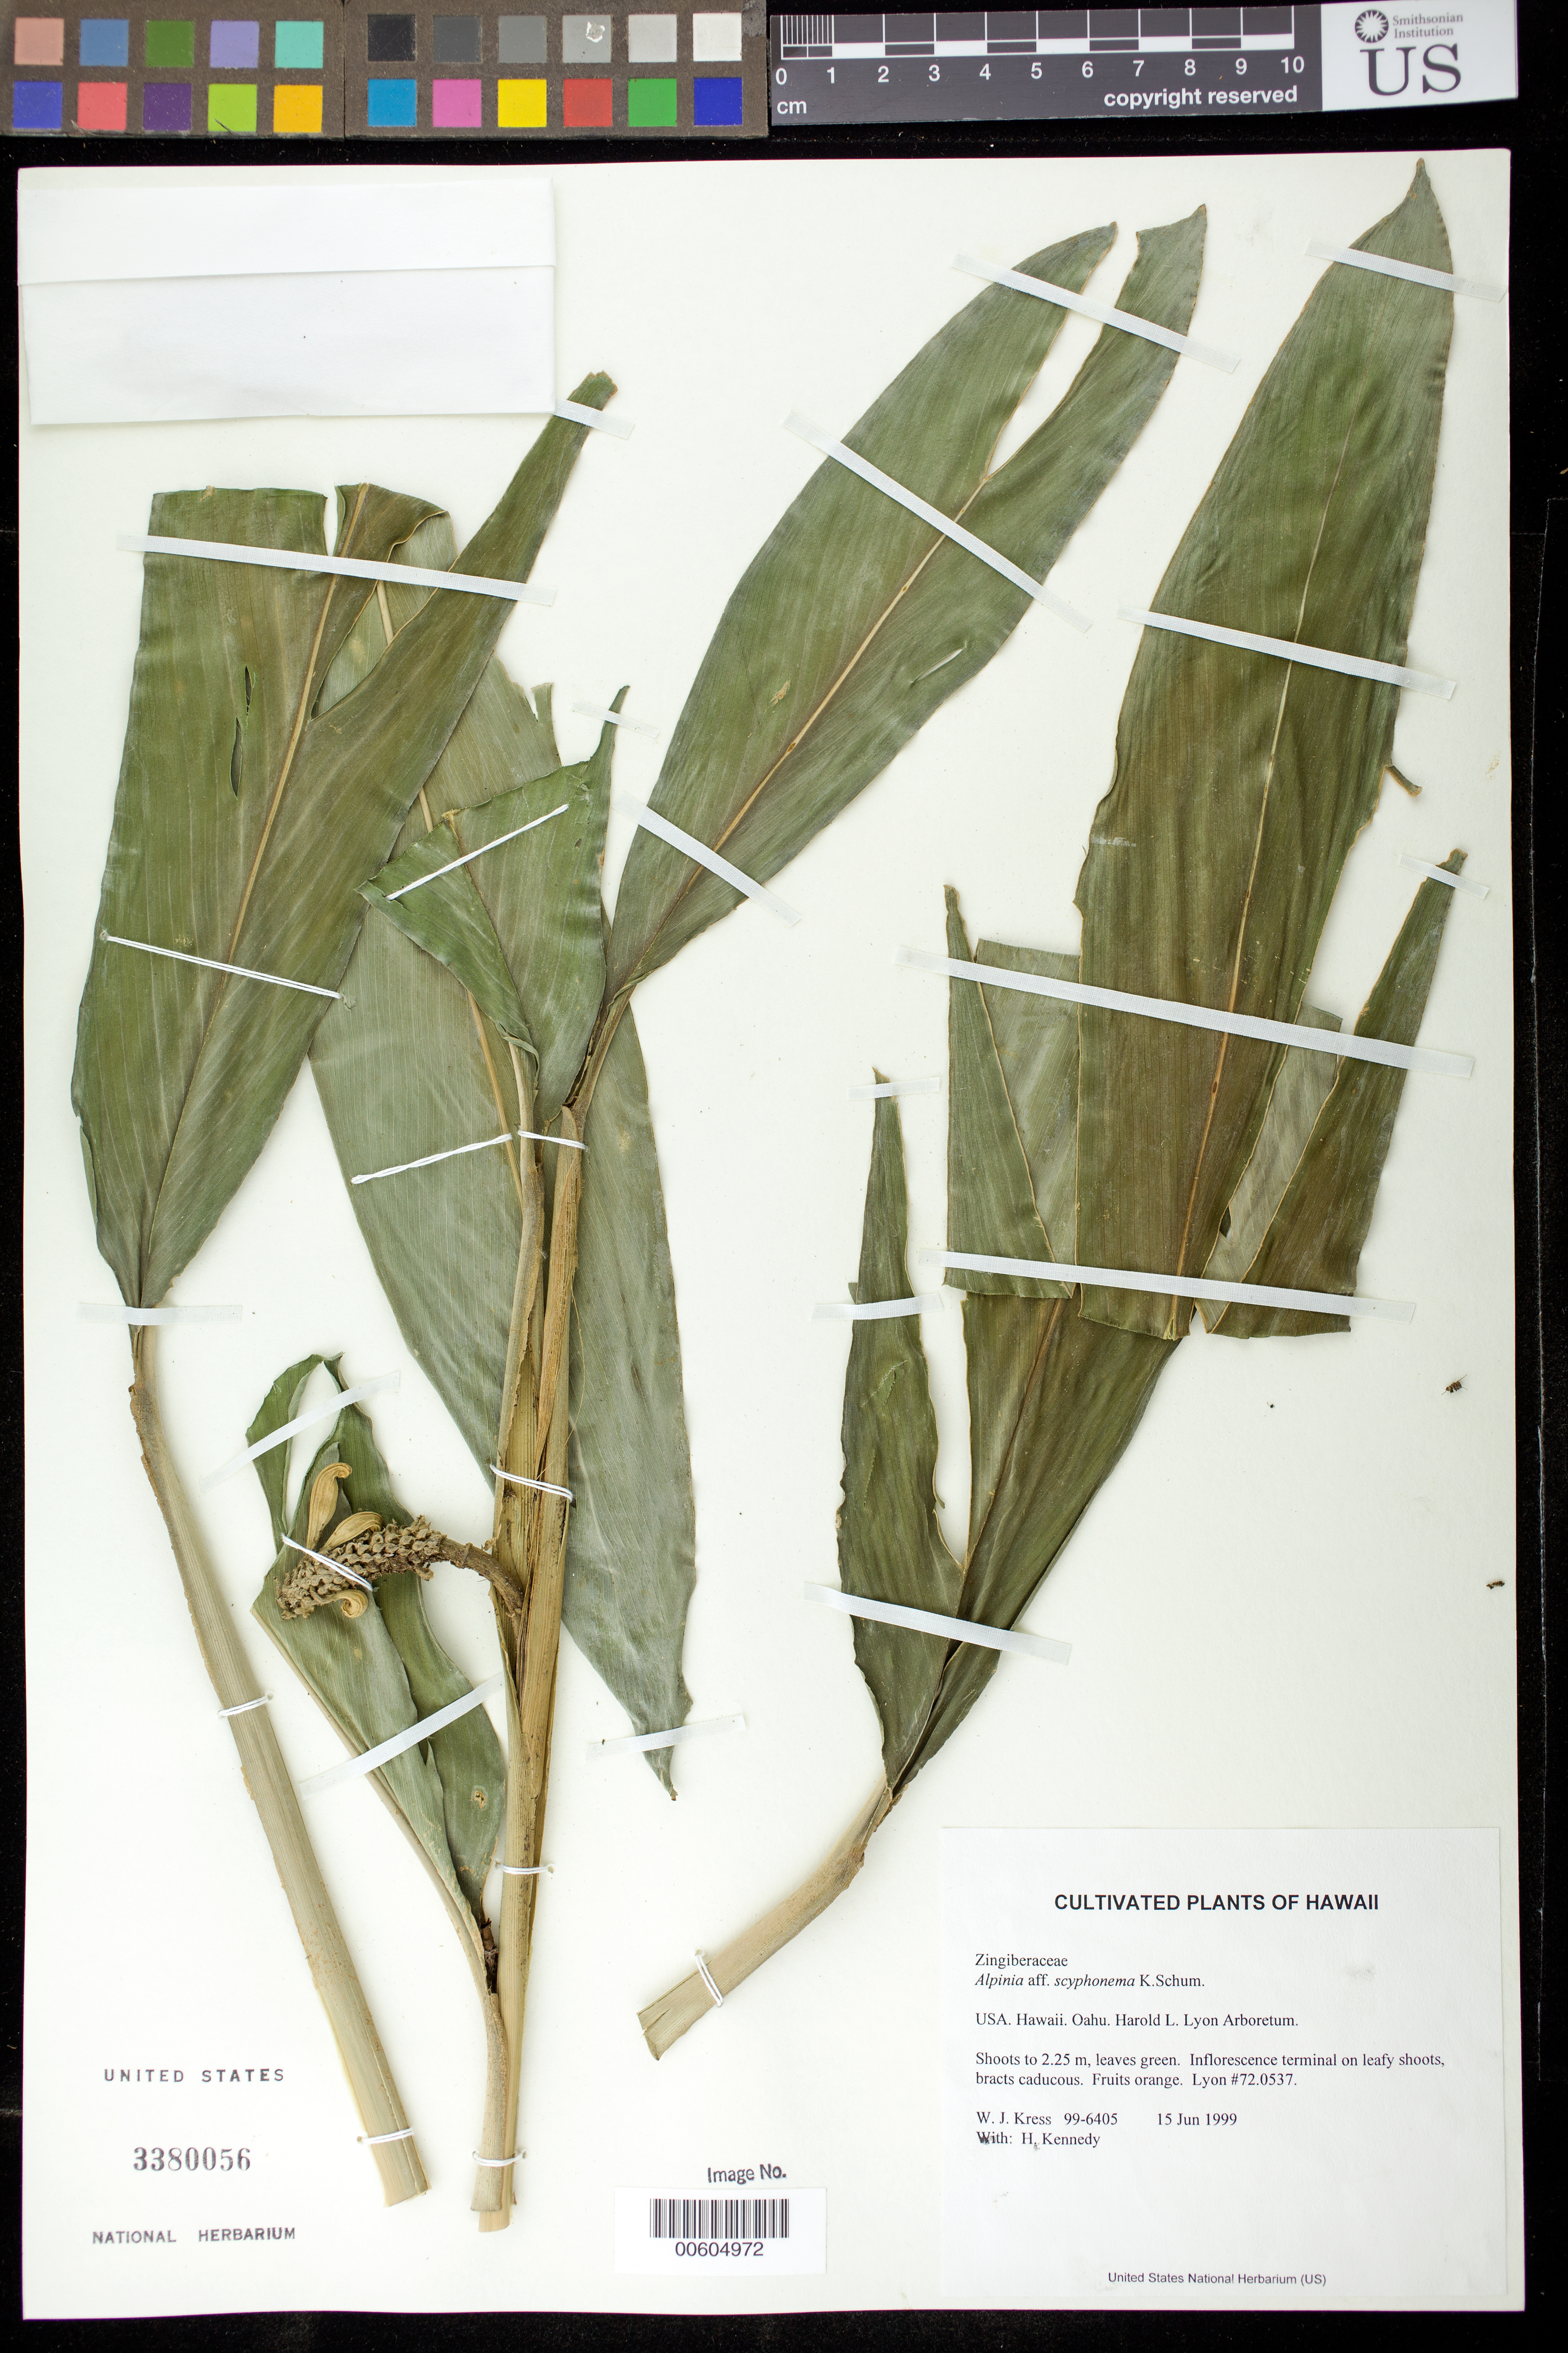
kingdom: Plantae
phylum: Tracheophyta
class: Liliopsida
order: Zingiberales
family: Zingiberaceae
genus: Alpinia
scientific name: Alpinia scyphonema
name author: K. Schum.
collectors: W. J. Kress & H. Kennedy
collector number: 99-6405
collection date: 1999-06-15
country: United States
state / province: Hawaii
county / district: Honolulu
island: Oahu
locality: Harold L. Lyon Arboretum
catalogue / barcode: US 3380056